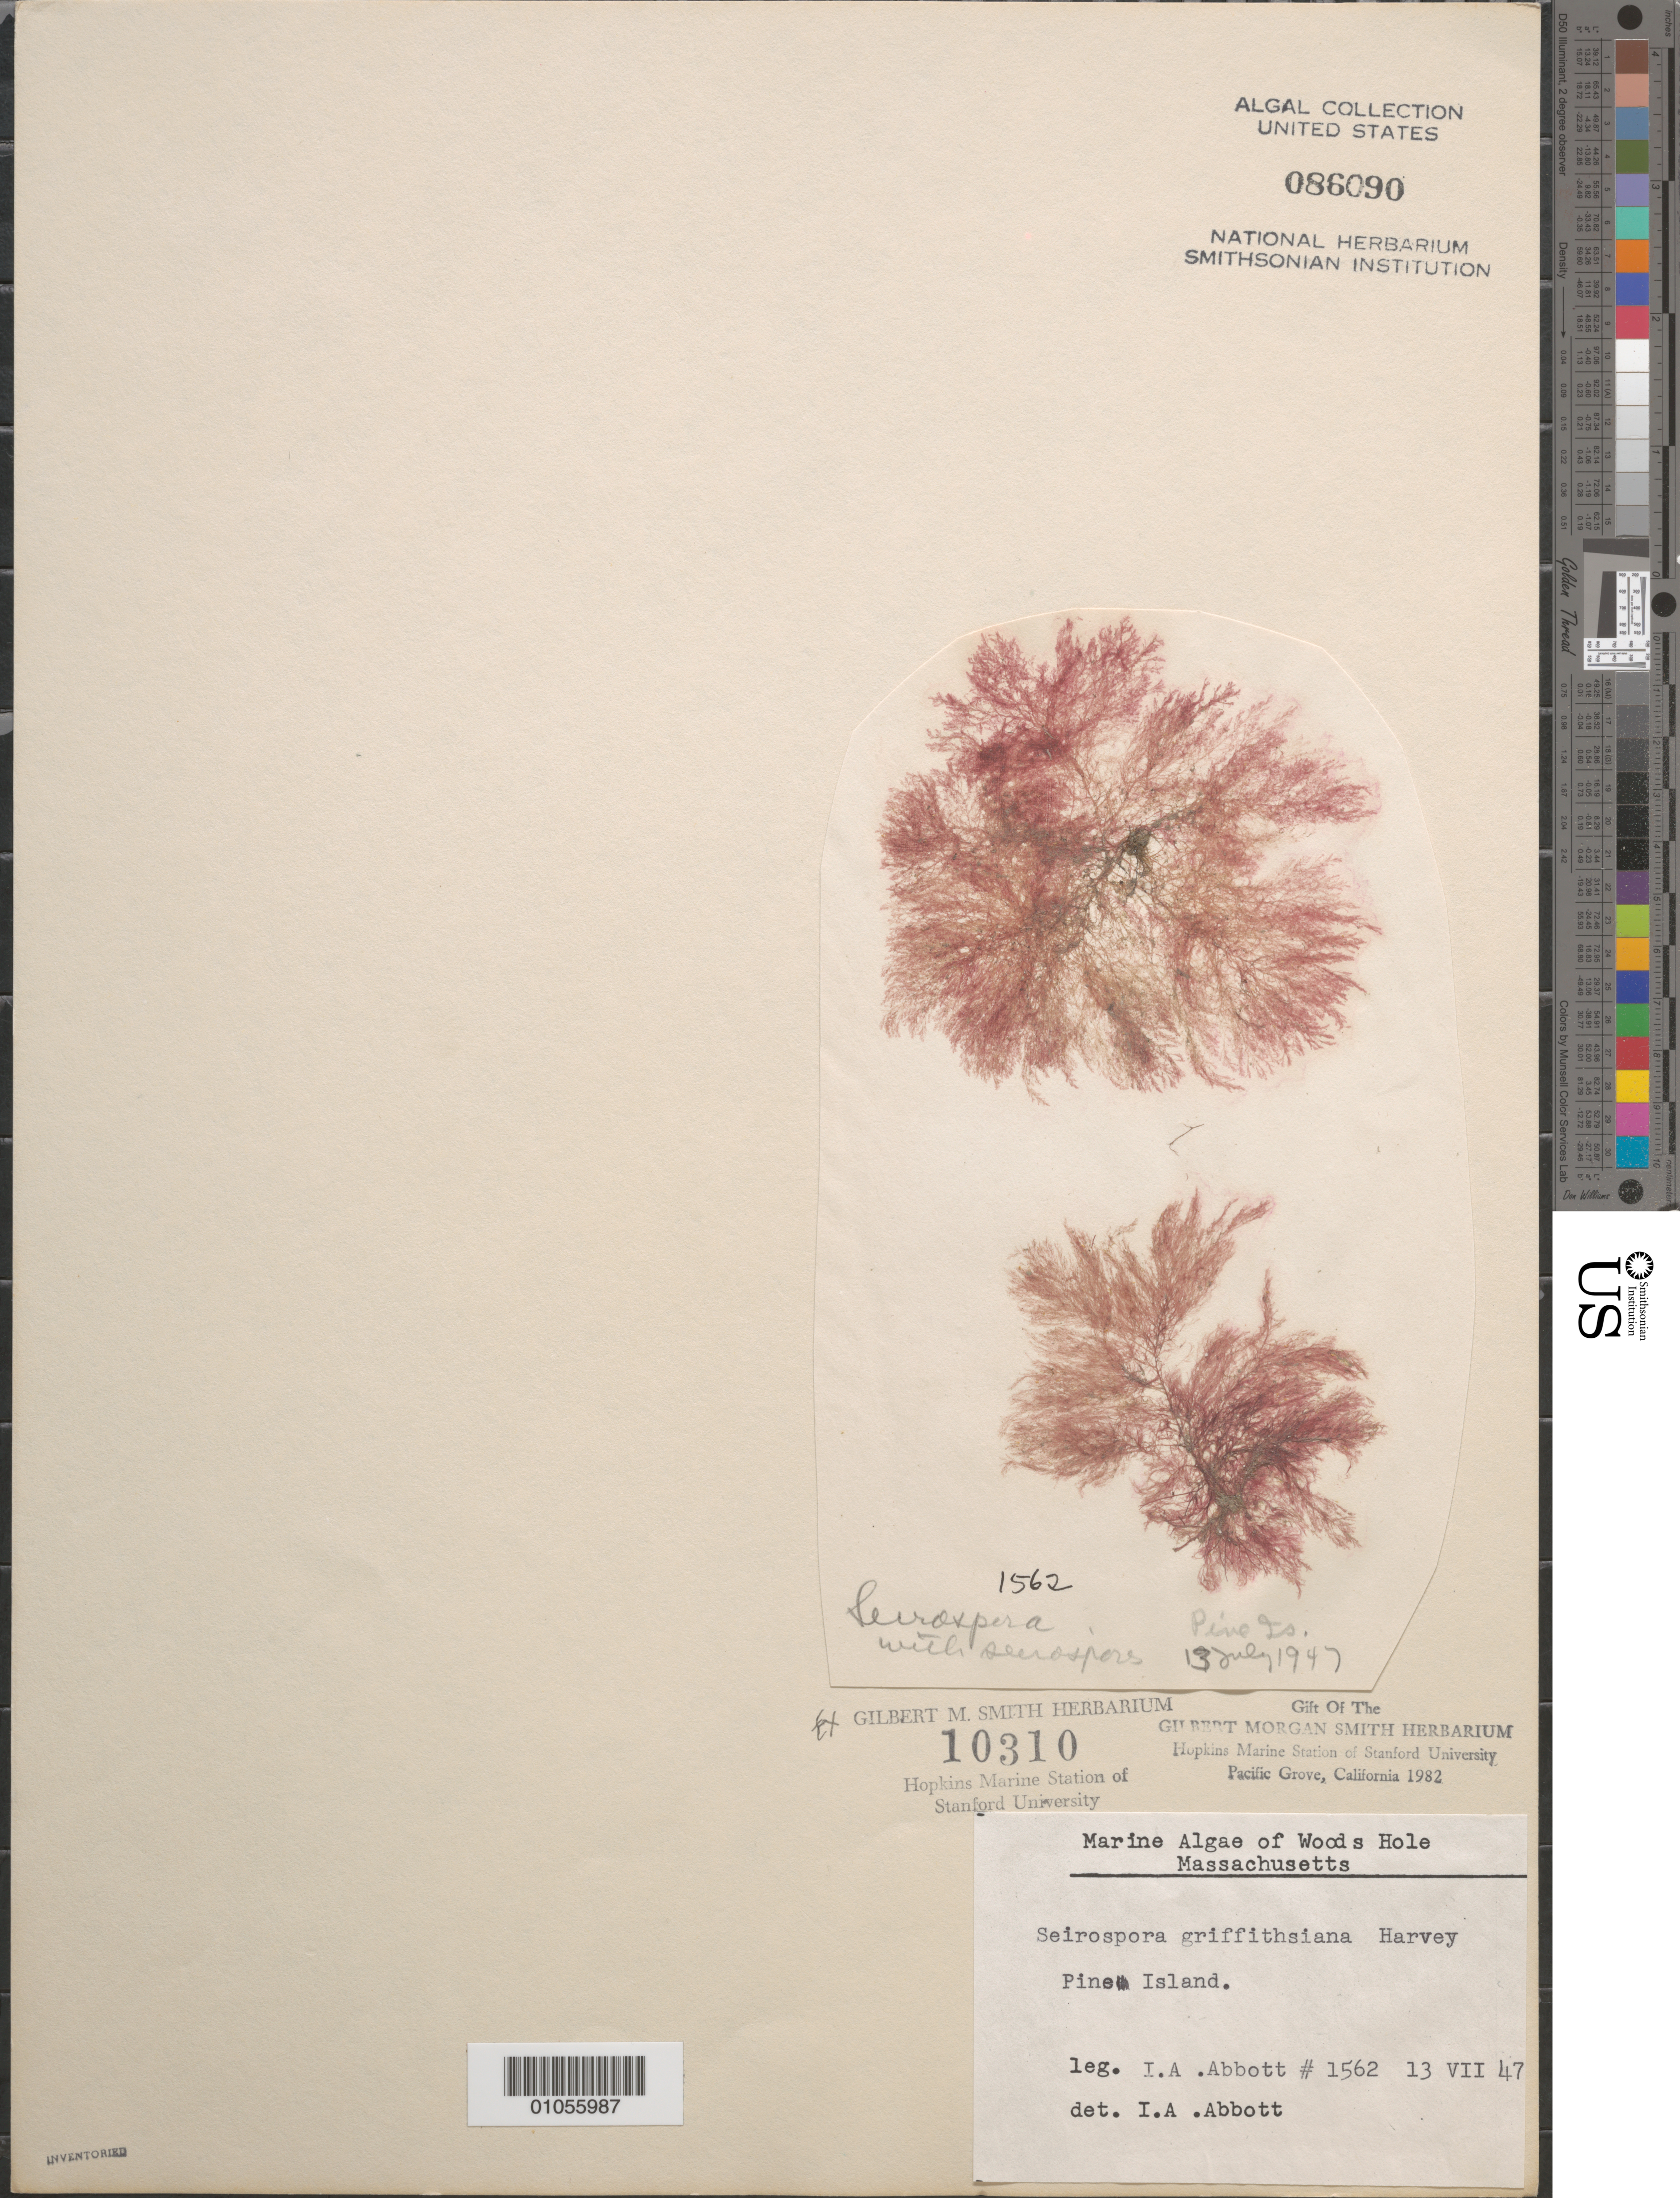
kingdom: Plantae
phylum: Rhodophyta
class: Florideophyceae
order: Sebdeniales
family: Sebdeniaceae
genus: Sebdenia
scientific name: Sebdenia flabellata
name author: (J. Agardh) P.G. Parkinson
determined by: Algae name updating Project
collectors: I. A. Abbott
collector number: IAA 1562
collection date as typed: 13 Jul 1947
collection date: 1947-07-13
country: United States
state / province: Massachusetts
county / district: Dukes County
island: Pine Island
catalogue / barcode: US 86090